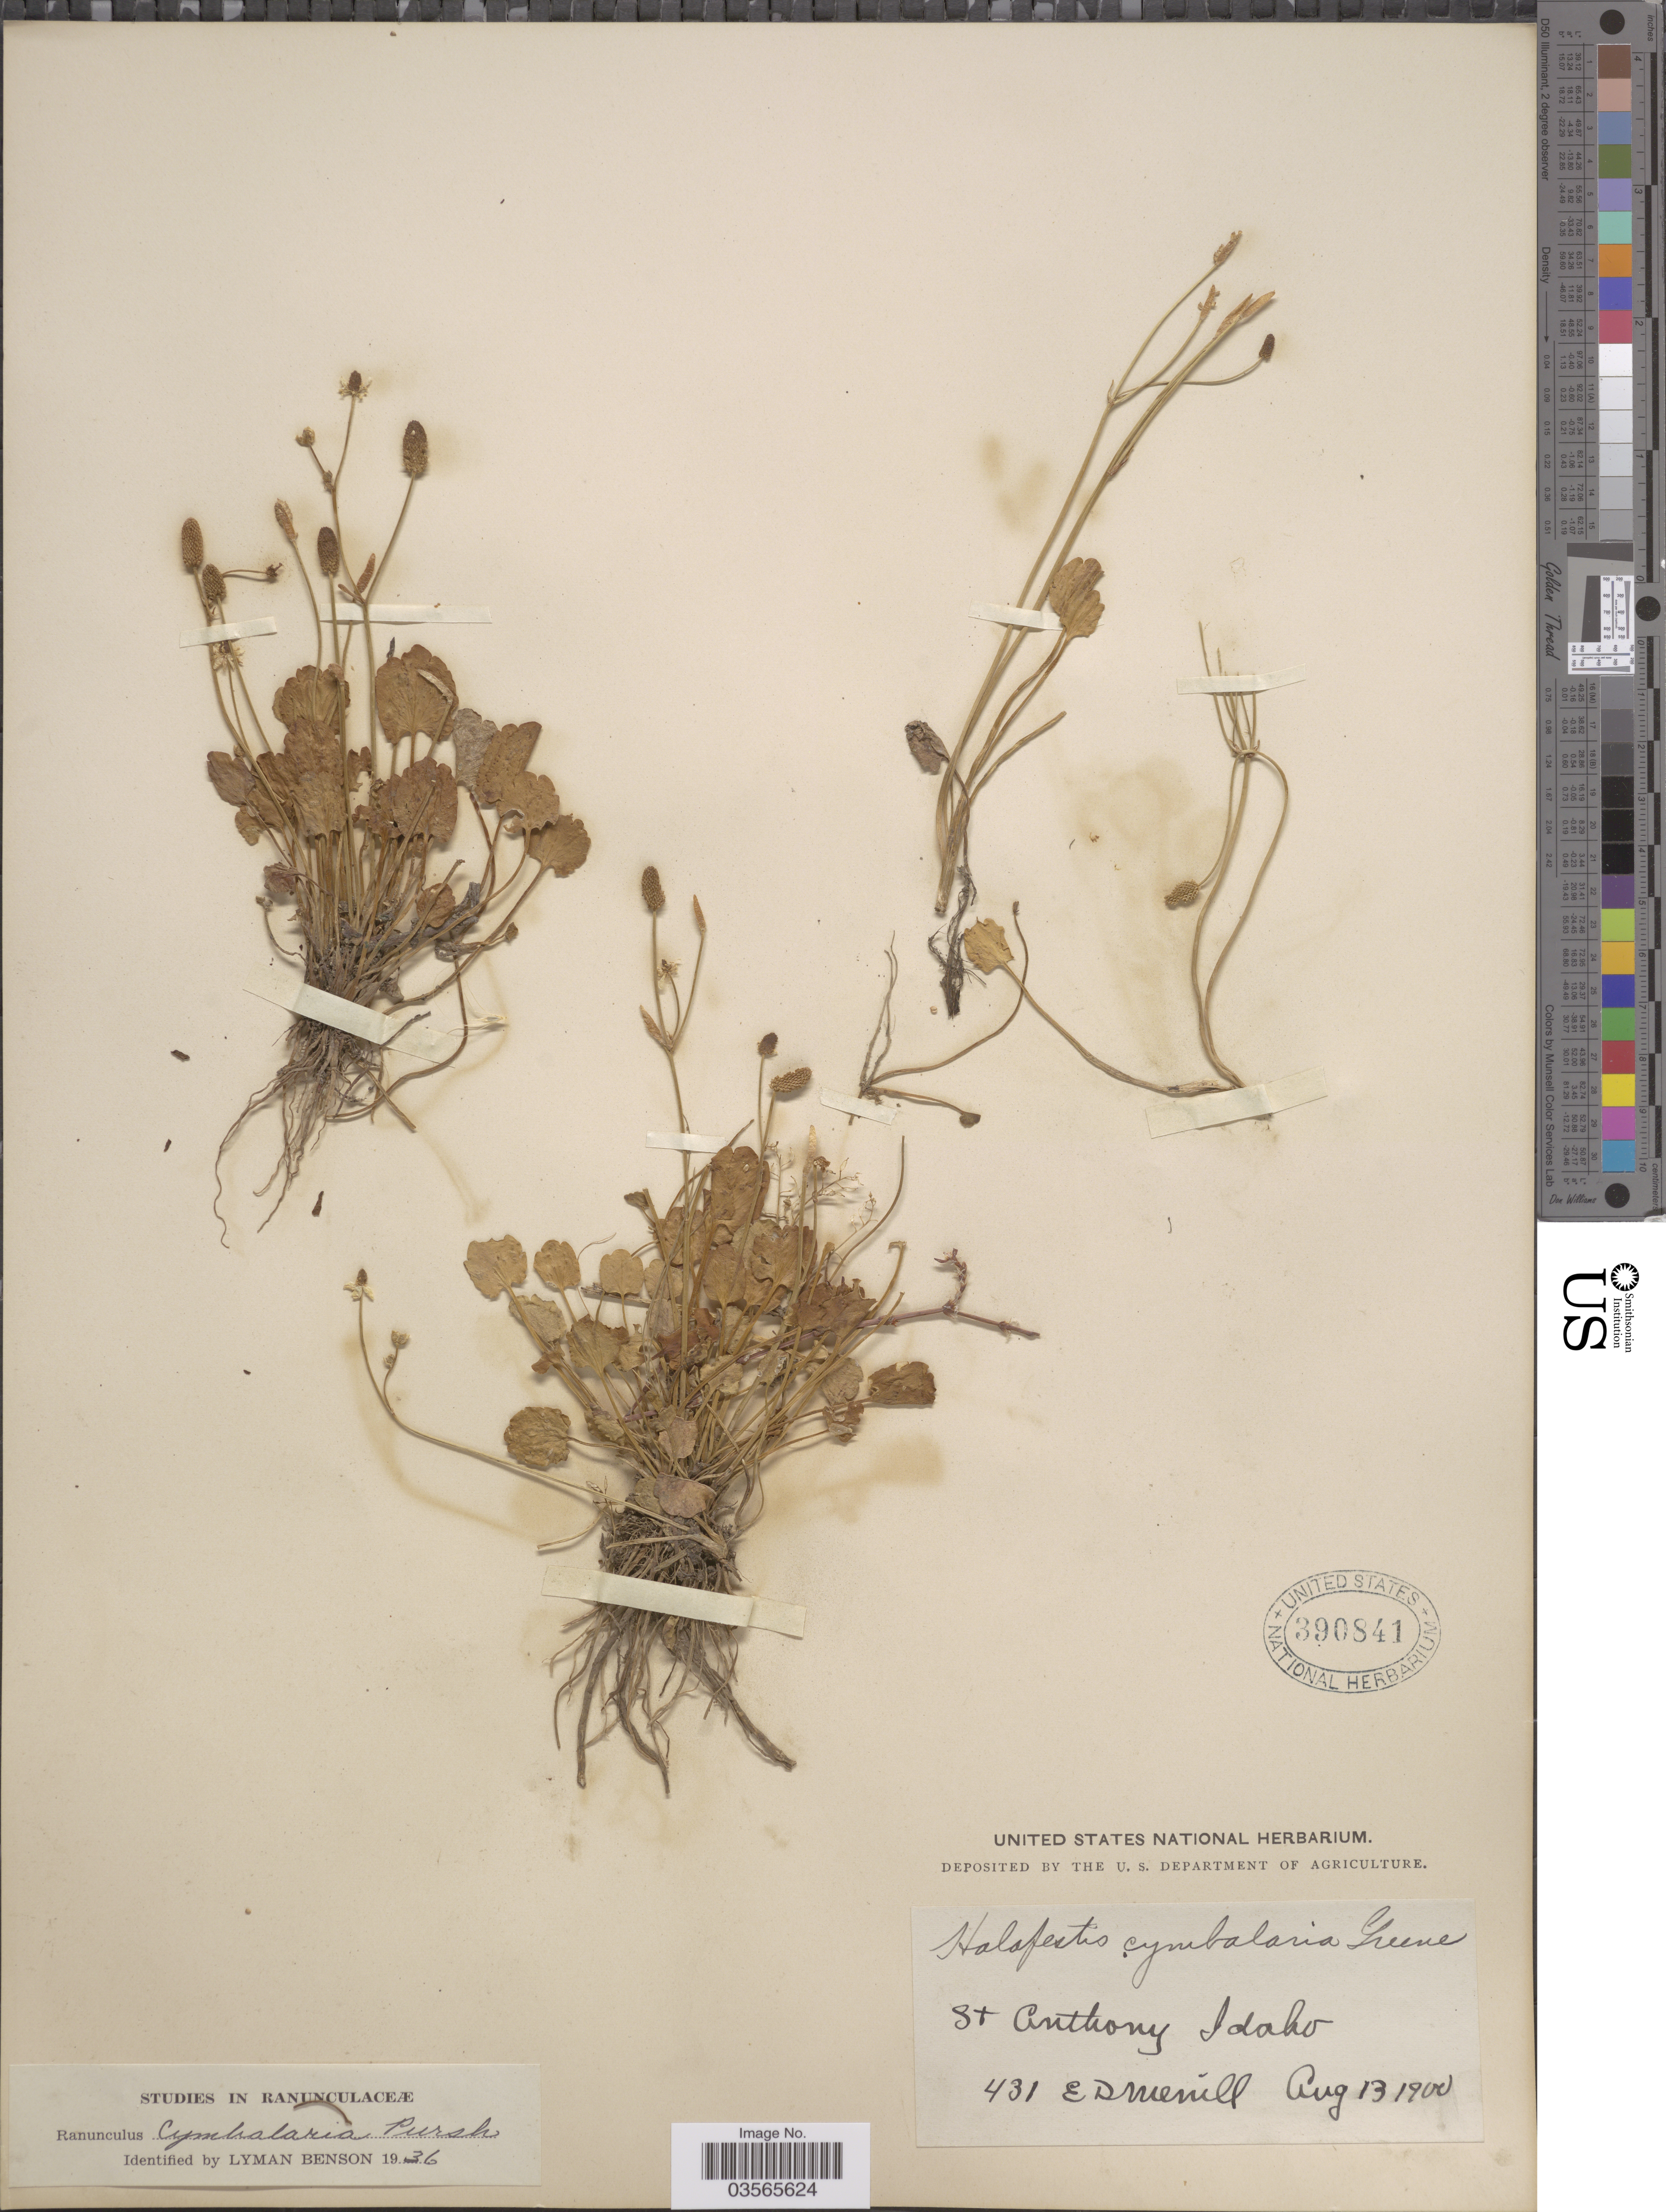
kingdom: Plantae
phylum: Tracheophyta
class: Magnoliopsida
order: Ranunculales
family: Ranunculaceae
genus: Halerpestes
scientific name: Halerpestes cymbalaria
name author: (Pursh) Greene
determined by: Strong, M. T., (US), Smithsonian Institution - National Museum of Natural History (UNITED STATES)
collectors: E. D. Merrill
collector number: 431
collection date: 1900-08-13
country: United States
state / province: Idaho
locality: St Anthony.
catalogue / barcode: US 390841